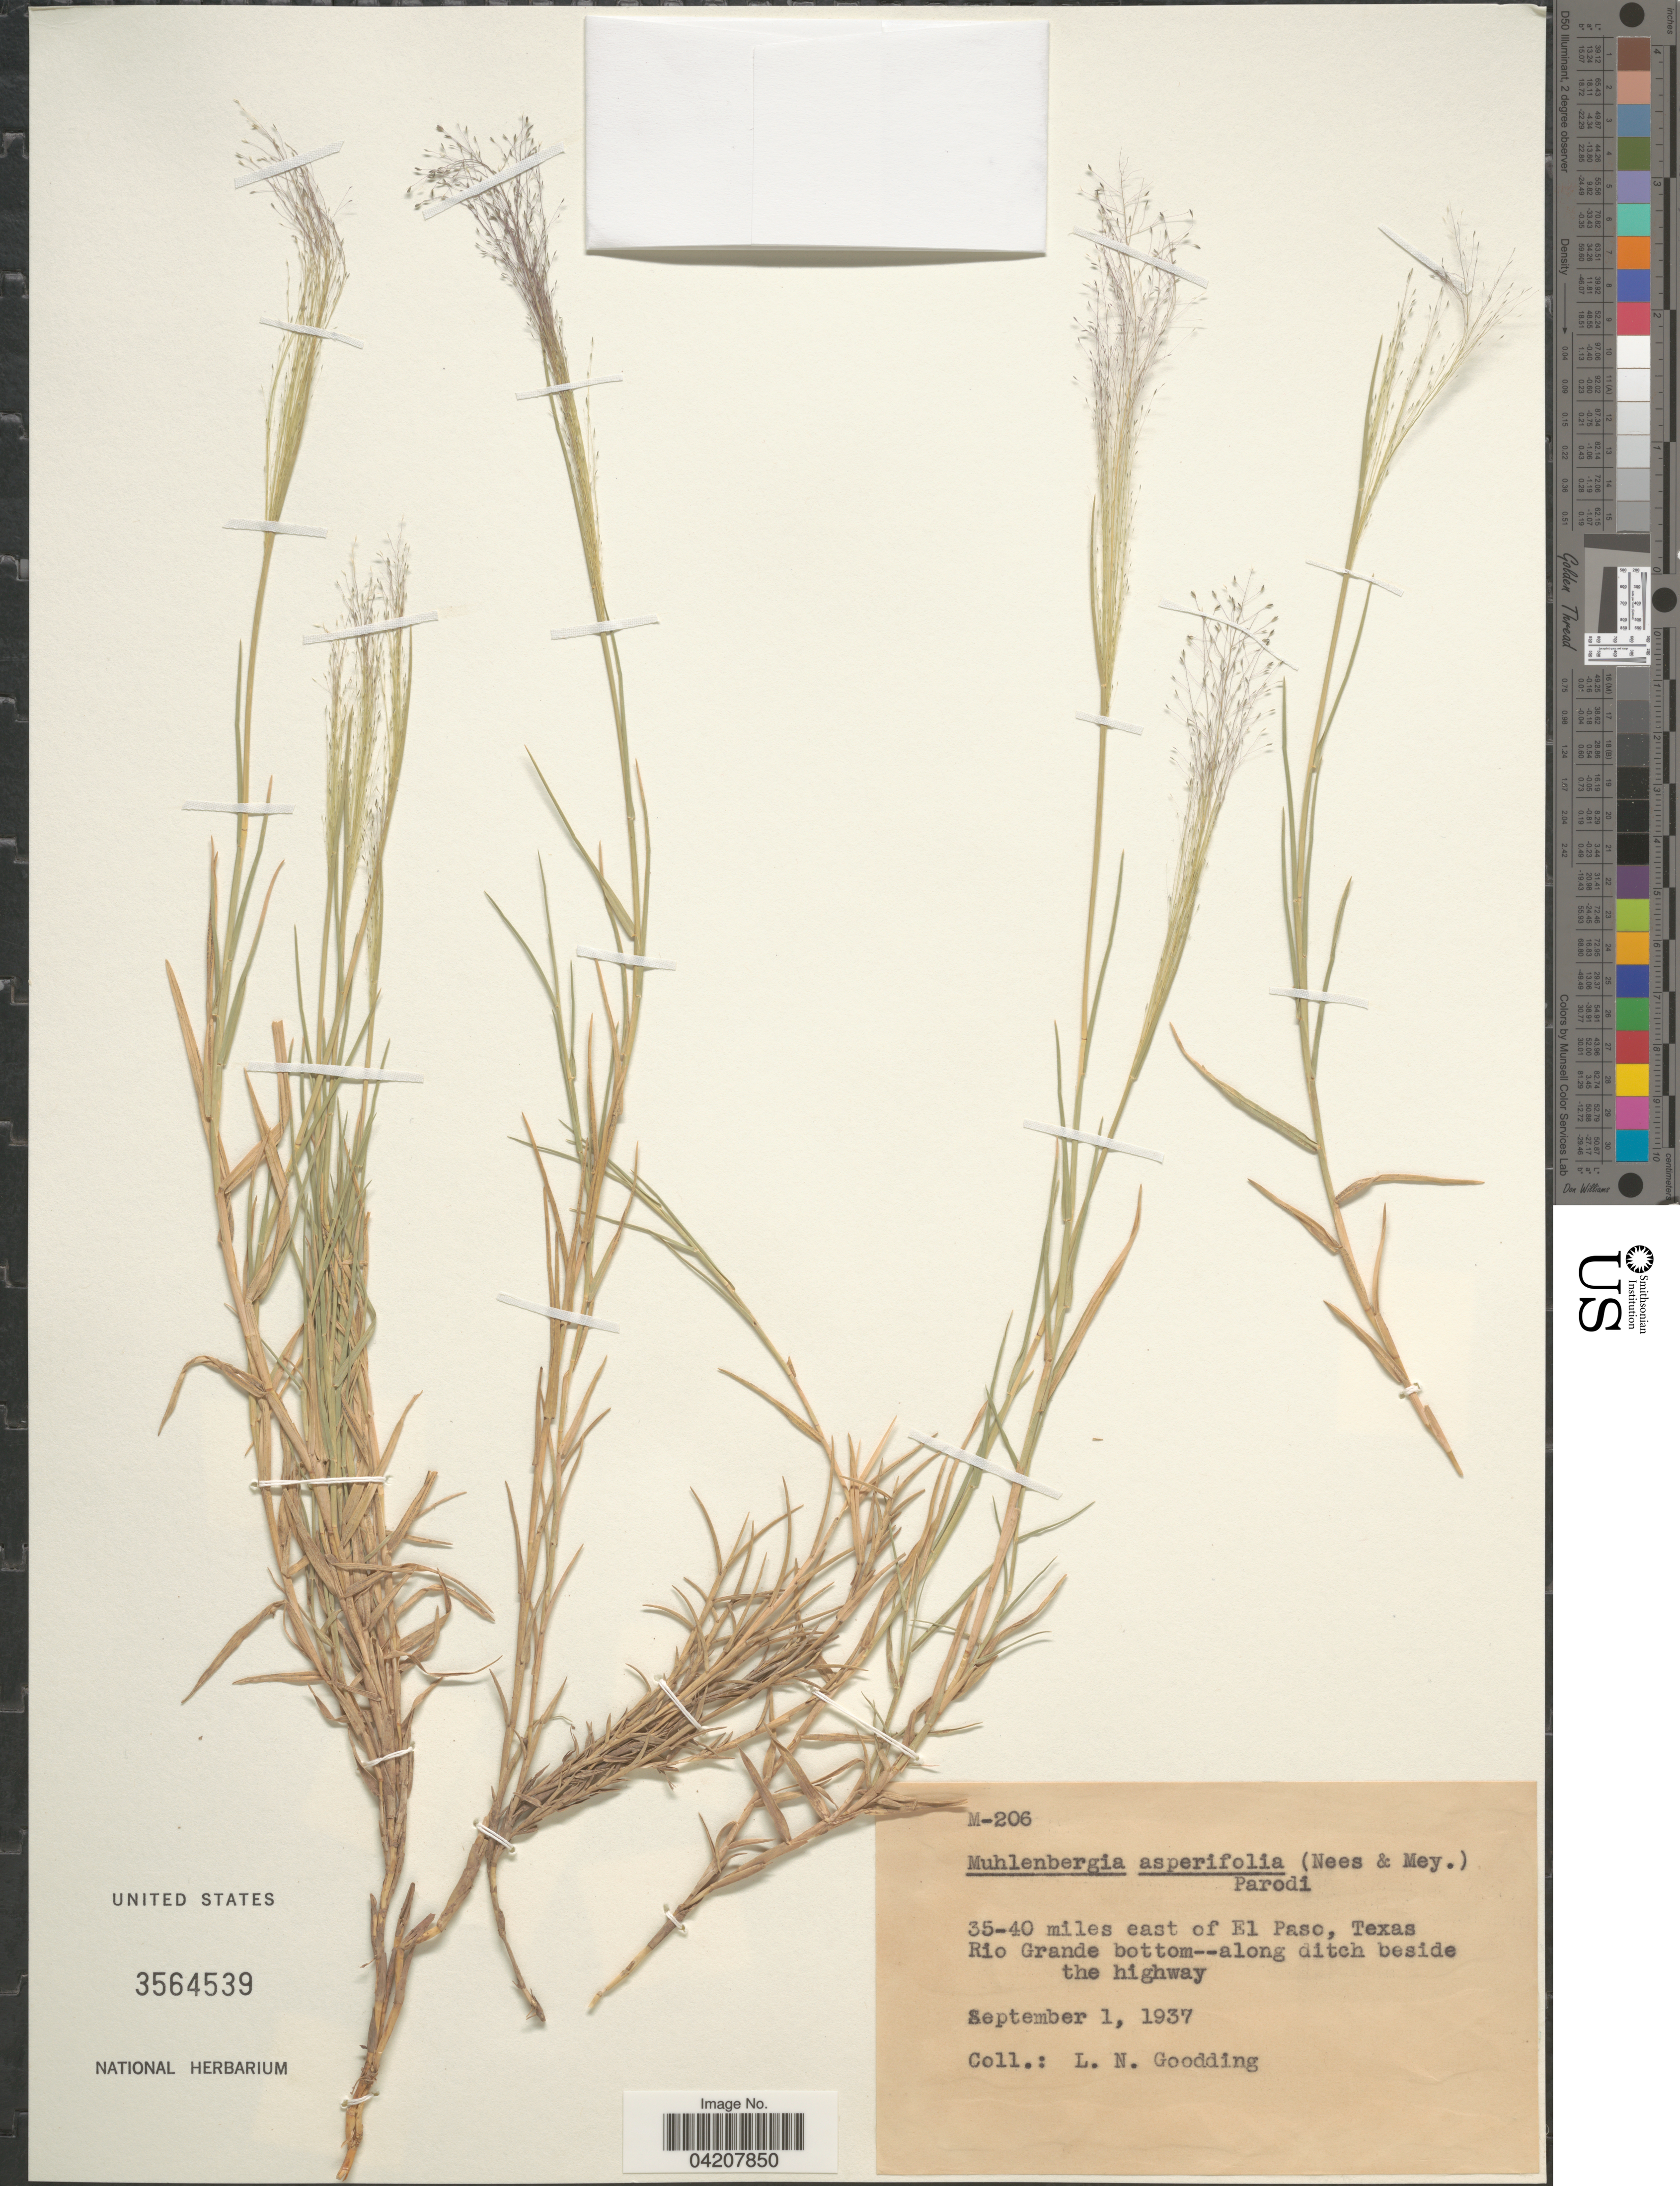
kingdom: Plantae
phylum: Tracheophyta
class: Liliopsida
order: Poales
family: Poaceae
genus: Muhlenbergia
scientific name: Muhlenbergia asperifolia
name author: (Nees & Meyen ex Trin.) Parodi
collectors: L. N. Goodding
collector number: M-206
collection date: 1937-09-01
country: United States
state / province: Texas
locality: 35-40 miles east of El Paso. Rio Grande bottom--along ditch beside the highway.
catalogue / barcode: US 3564539